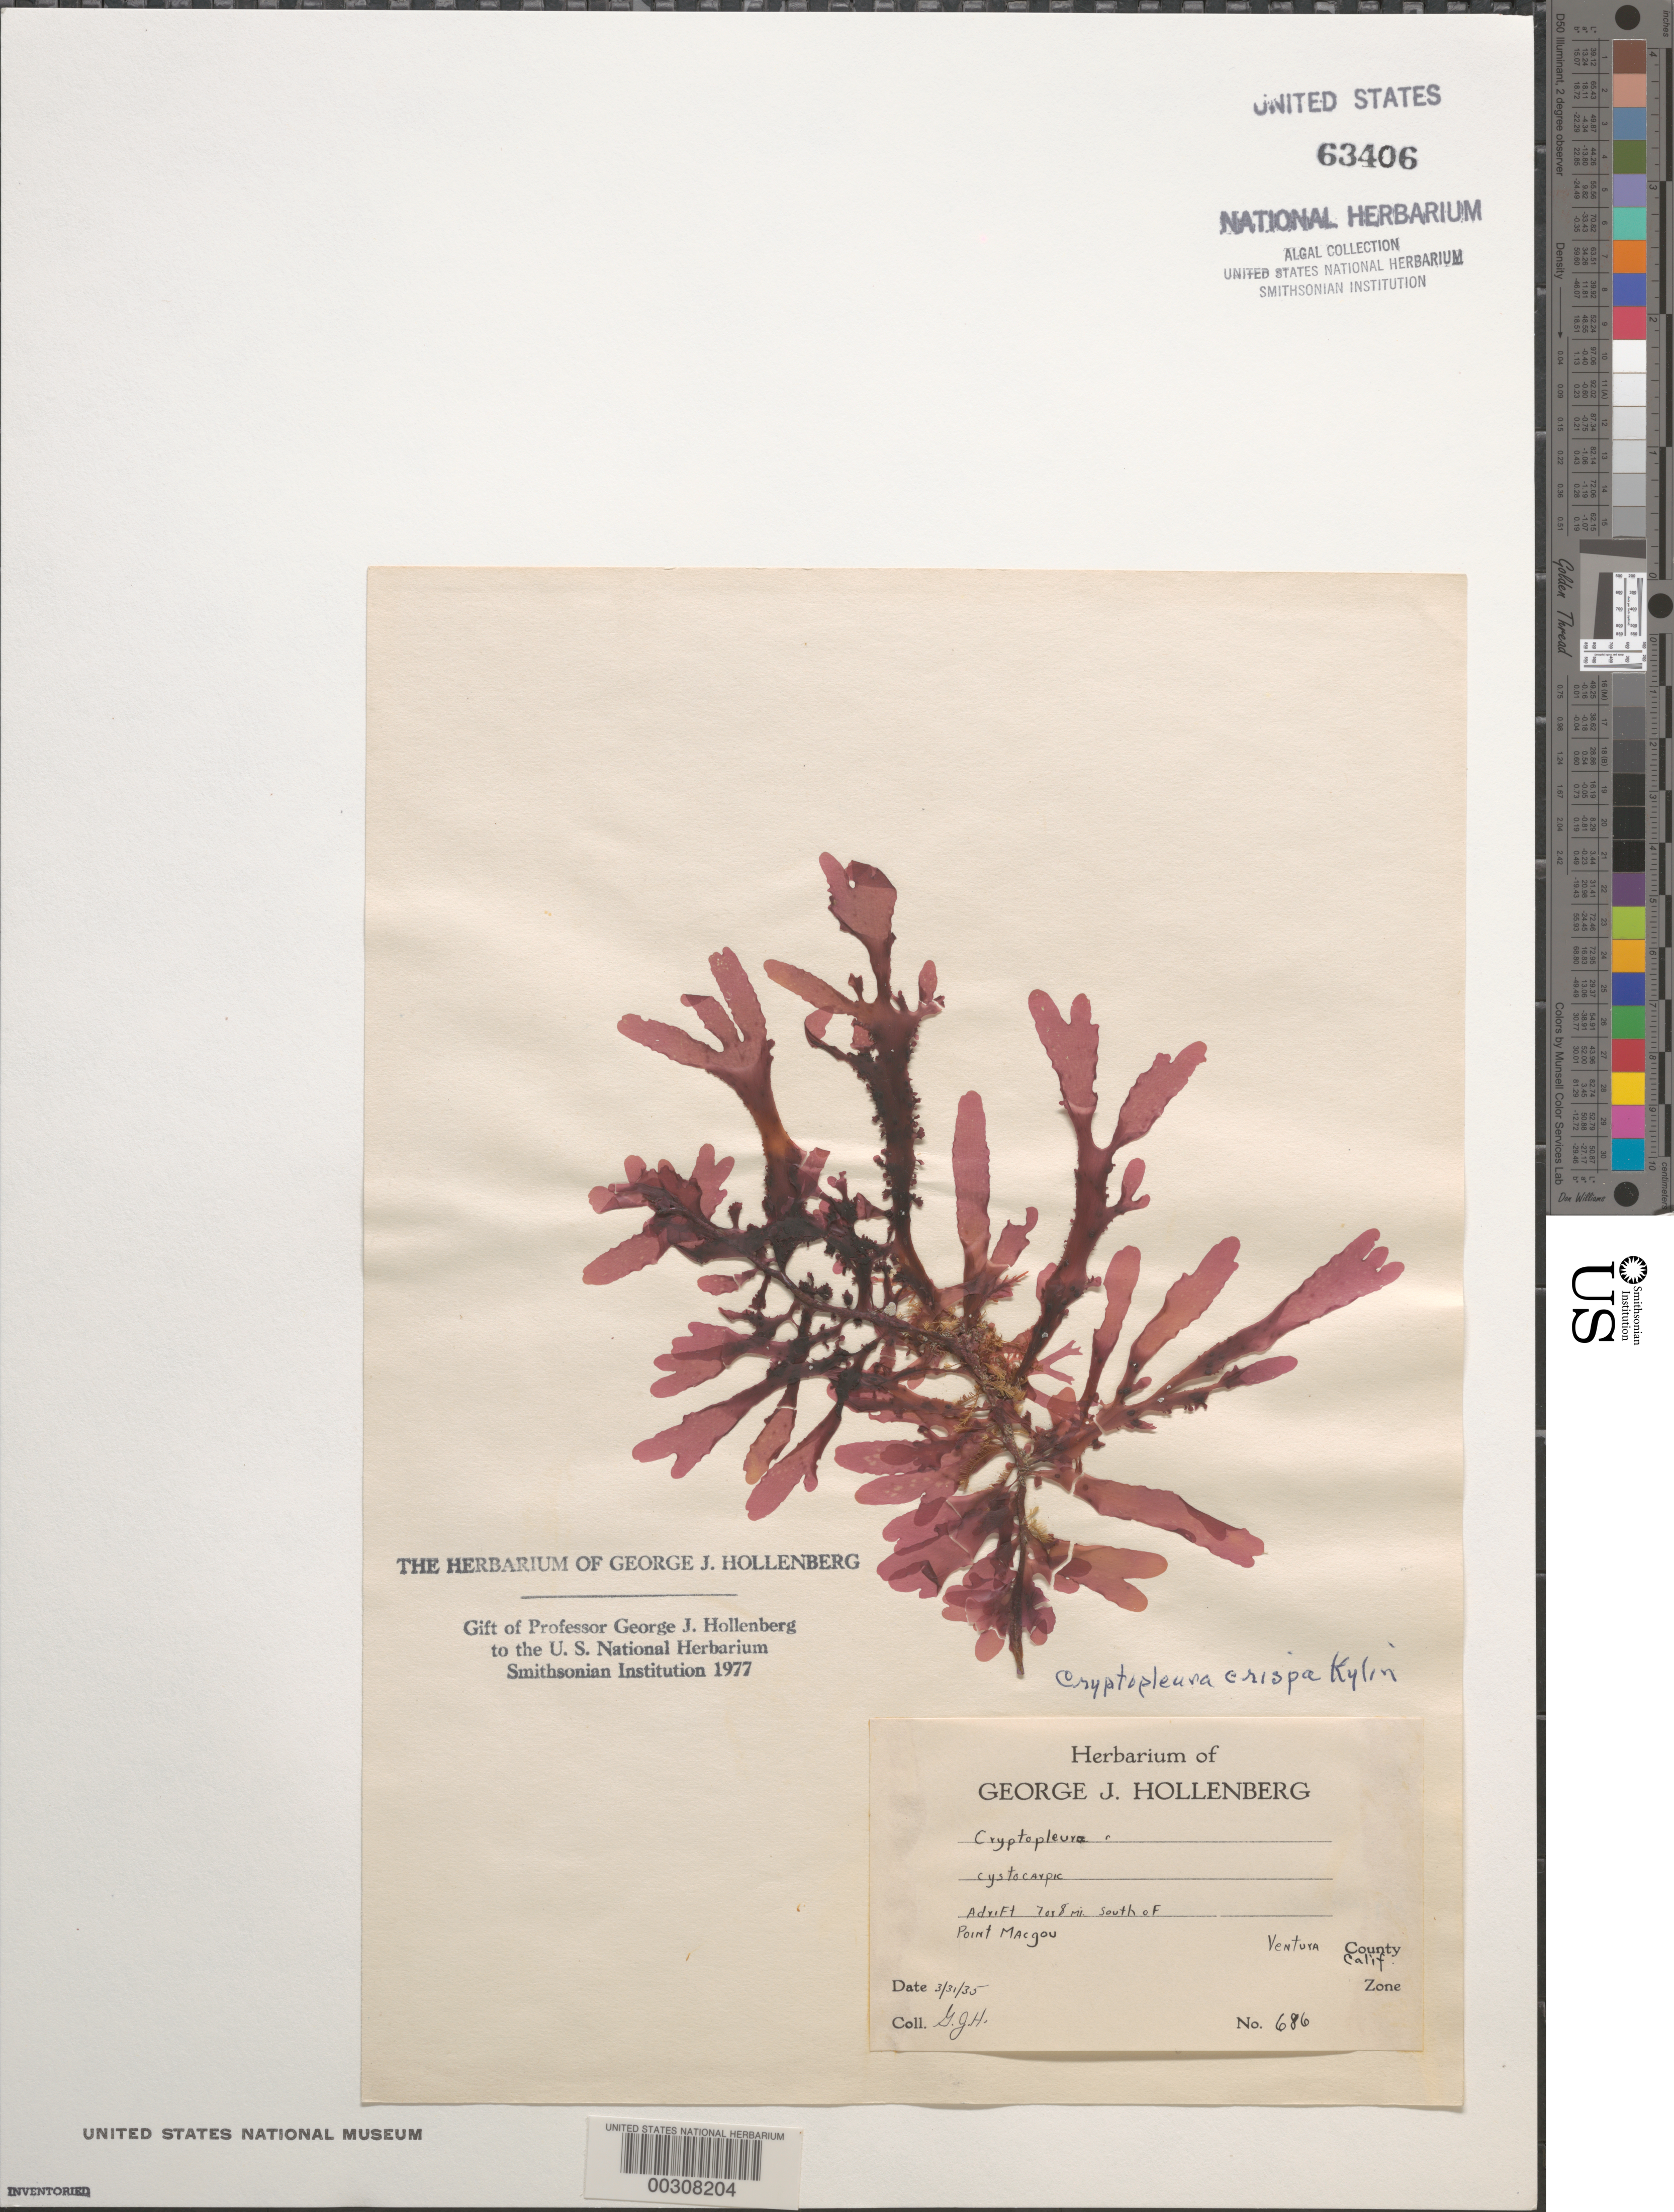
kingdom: Plantae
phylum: Rhodophyta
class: Florideophyceae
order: Ceramiales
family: Delesseriaceae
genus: Cryptopleura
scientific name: Cryptopleura crispa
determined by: Hollenberg, George J.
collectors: G. Hollenberg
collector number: GJH 686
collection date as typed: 31 Mar 1935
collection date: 1935-03-31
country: United States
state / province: California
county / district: Ventura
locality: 7 or 8 miles south of Point Mugu (Point Macgou)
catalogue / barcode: US 63406